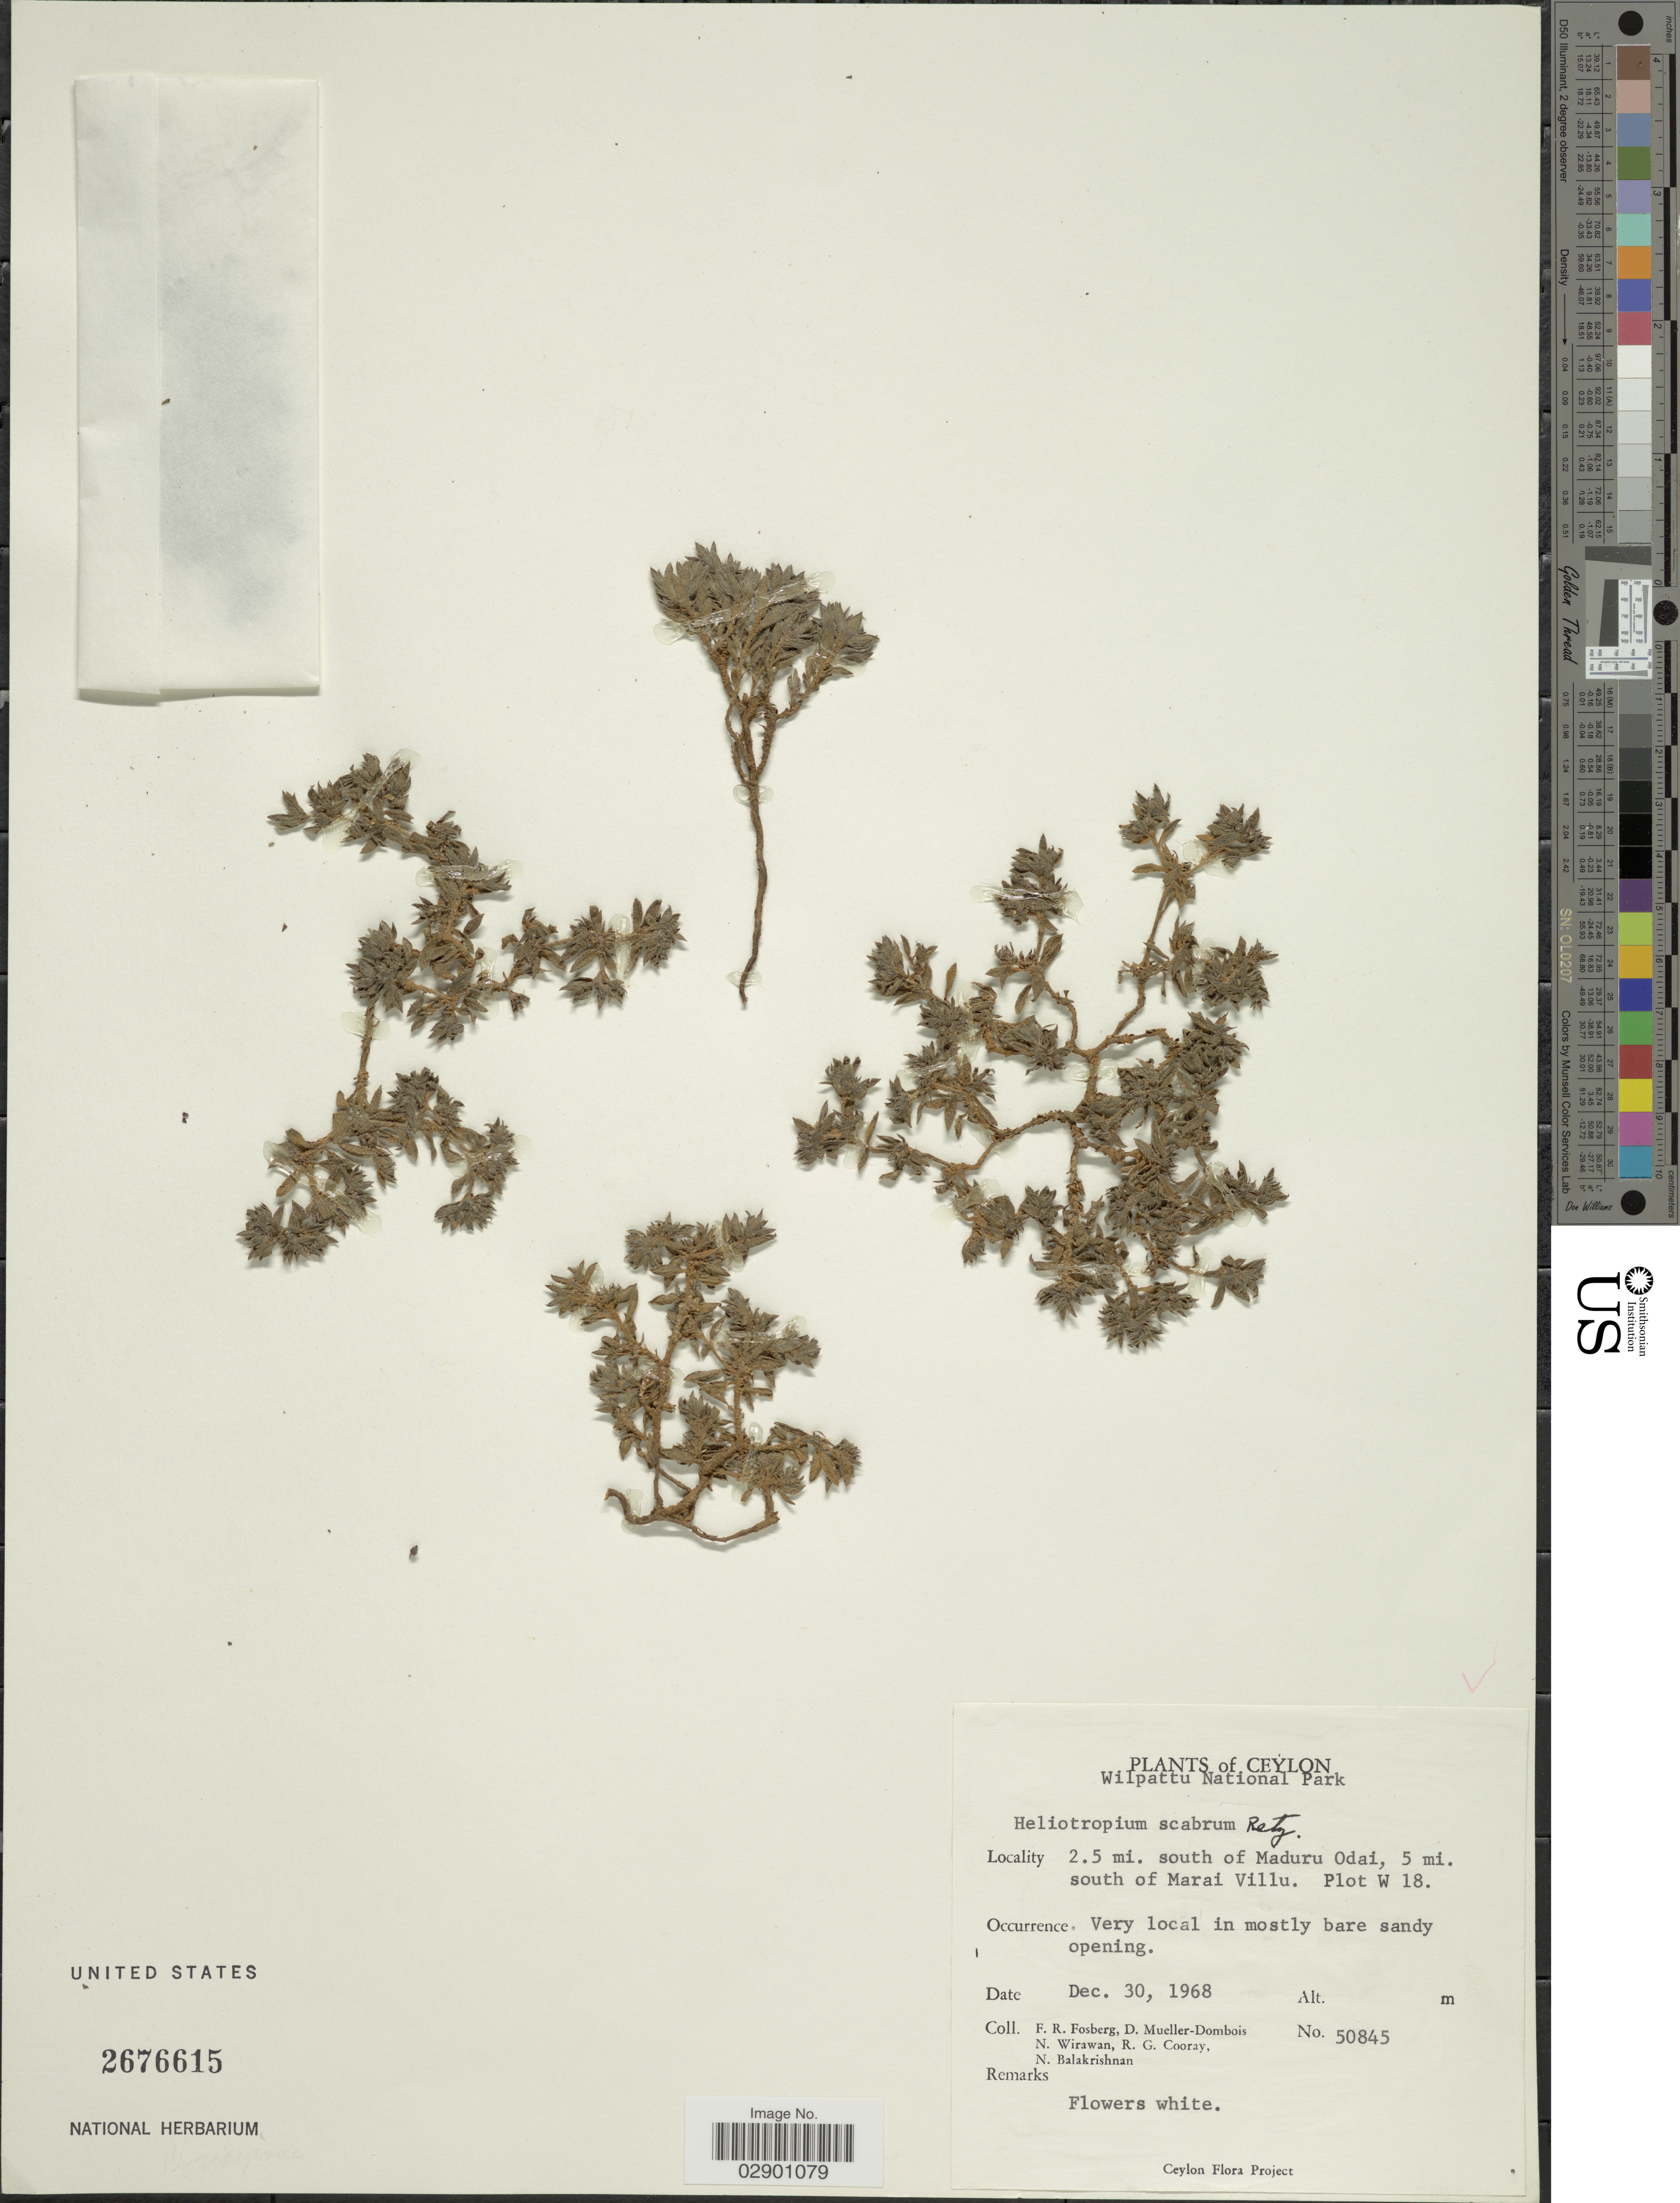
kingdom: Plantae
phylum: Tracheophyta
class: Magnoliopsida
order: Boraginales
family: Heliotropiaceae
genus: Heliotropium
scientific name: Heliotropium scabrum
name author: Retz.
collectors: F. R. Fosberg, D. Mueller-Dombois, N. Wirawan, R. Cooray & N. Balakrishnan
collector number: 50845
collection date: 1968-12-30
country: Sri Lanka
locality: Ceylon. Wilpattu National Park. 2.5 mi. south of Maduru Odai, 5 mi. south of Marai Villu. Plot W 18.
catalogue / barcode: US 2676615